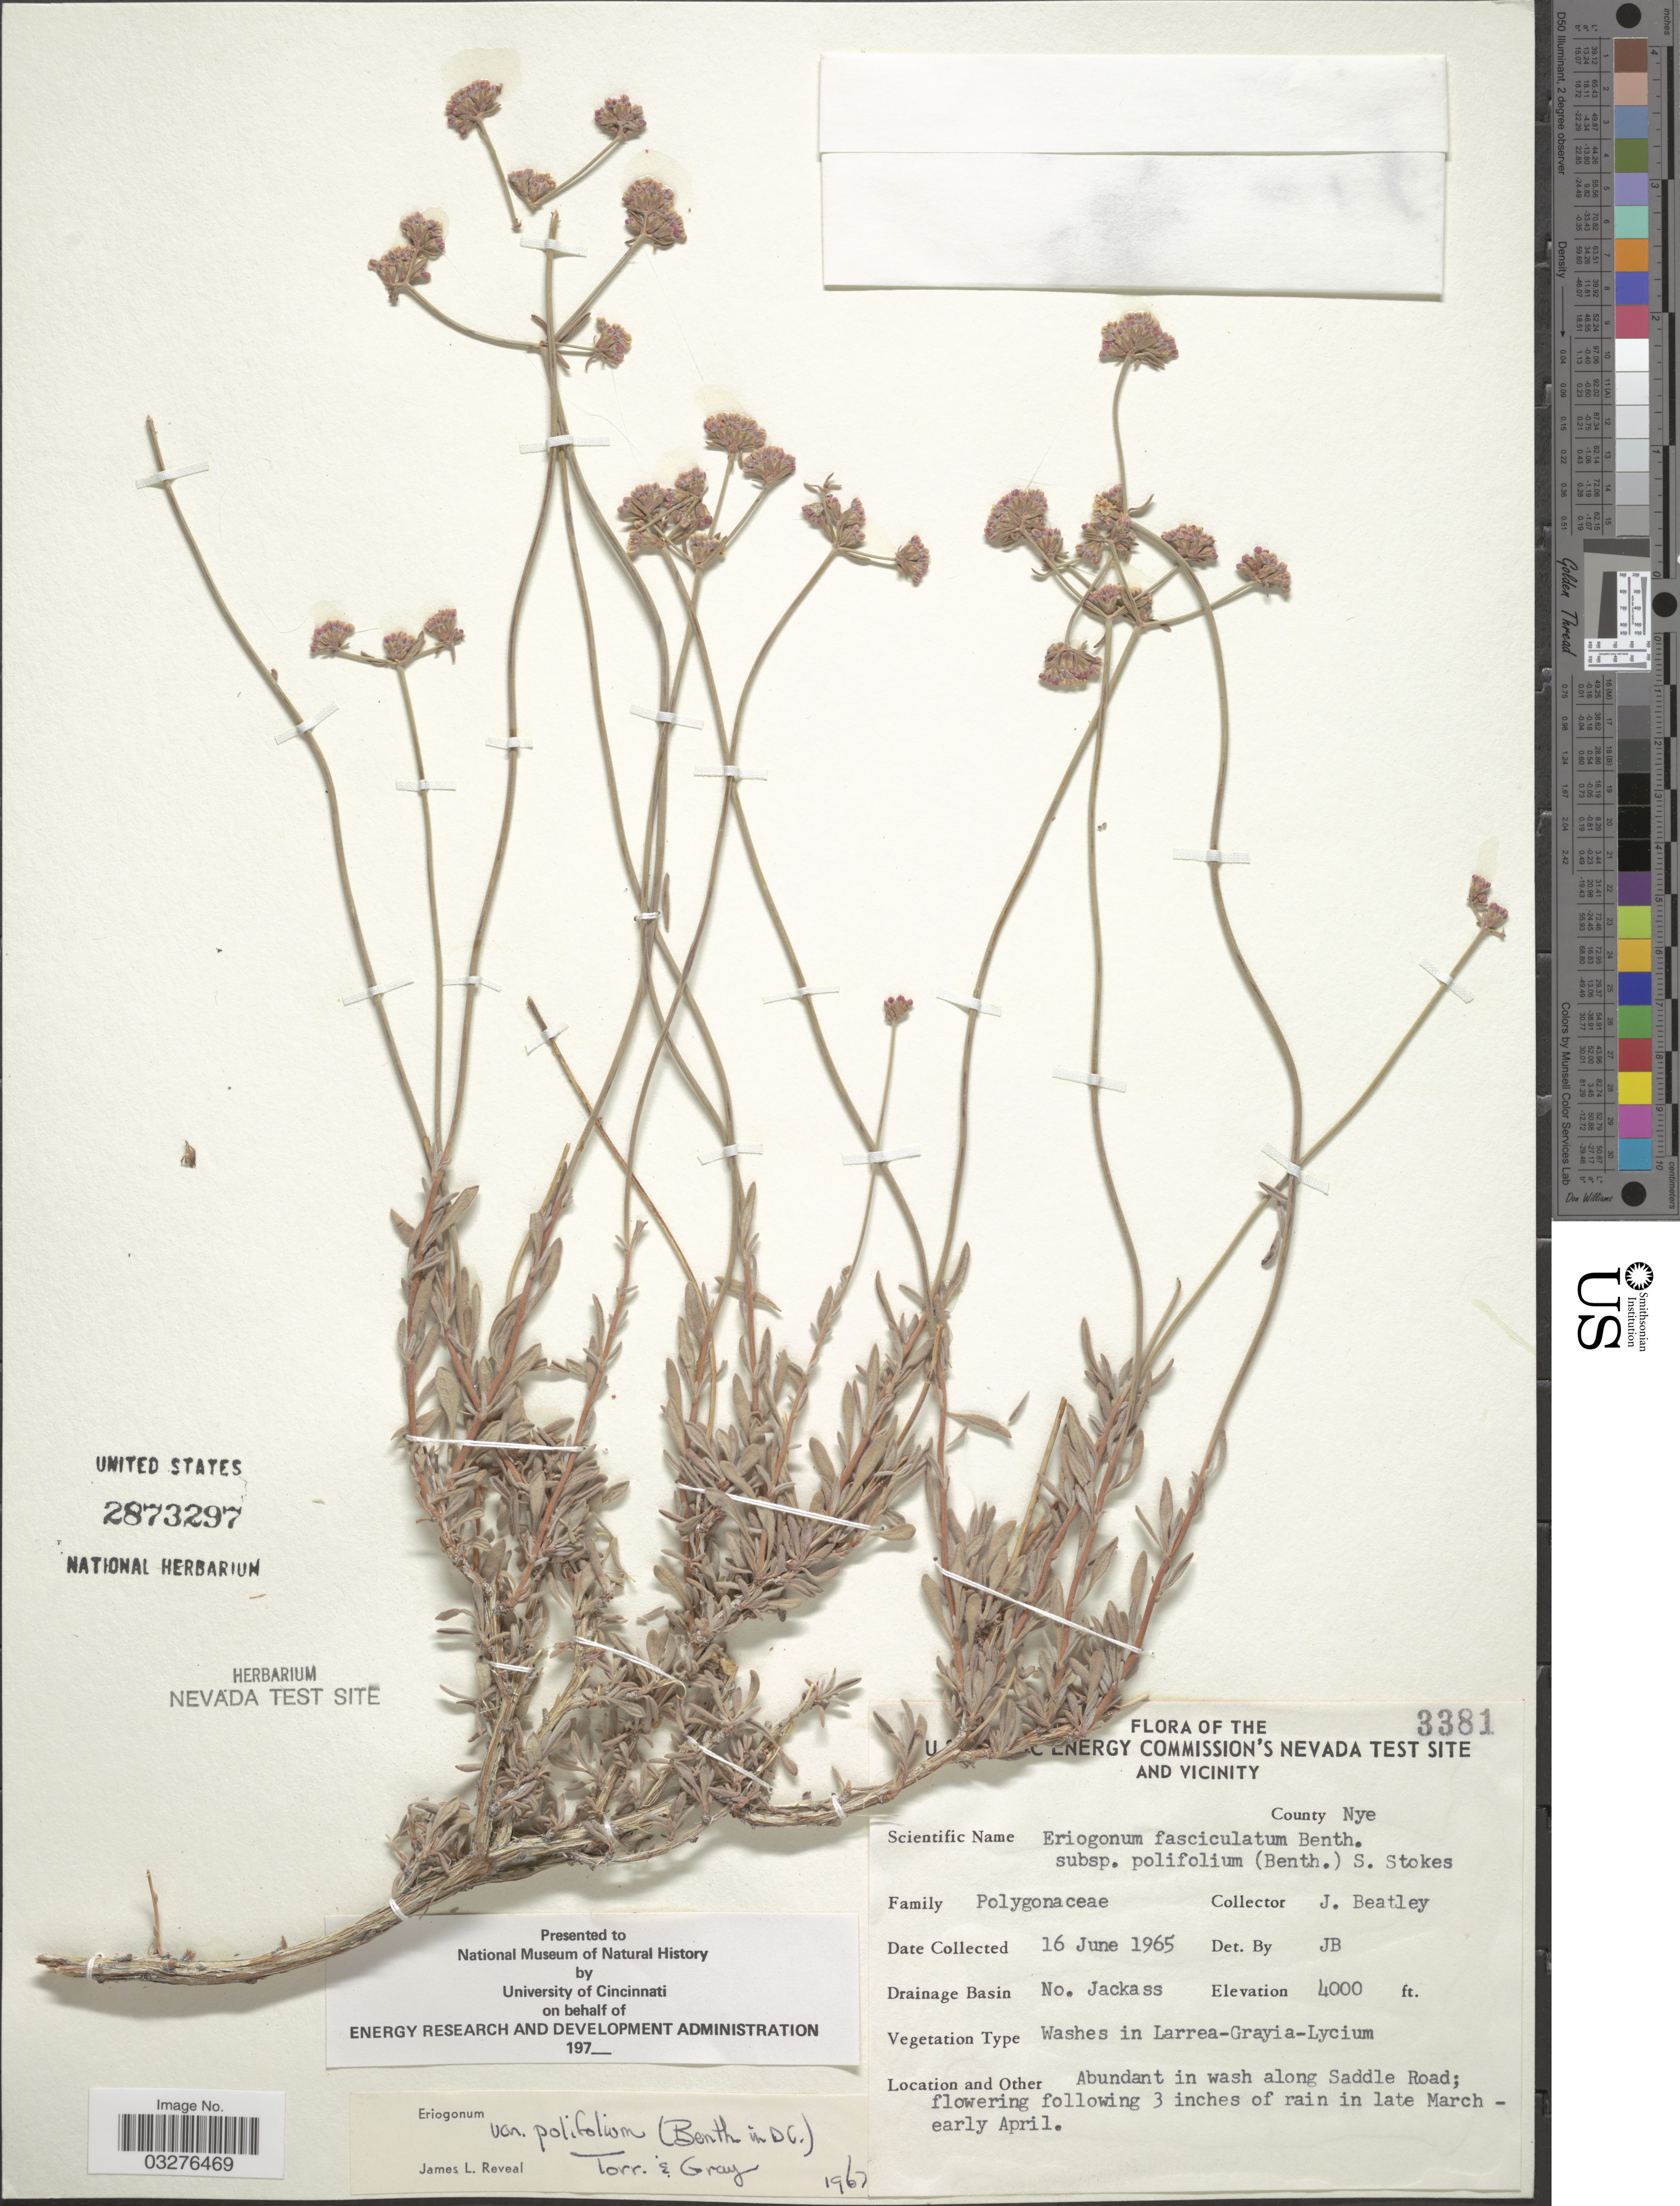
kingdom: Plantae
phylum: Tracheophyta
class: Magnoliopsida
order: Caryophyllales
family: Polygonaceae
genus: Eriogonum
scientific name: Eriogonum fasciculatum var. polifolium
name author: (Benth.) Torr. & A. Gray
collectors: J. C. Beatley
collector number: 3381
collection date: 1965-06-16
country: United States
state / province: Nevada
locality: U.S. Atomic Energy Commission's Nevada Test Site and Vicinity, County Nye, Drainage Basin No. Jackass, Abundant in wash along Saddle Road.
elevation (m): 1219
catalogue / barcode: US 2873297